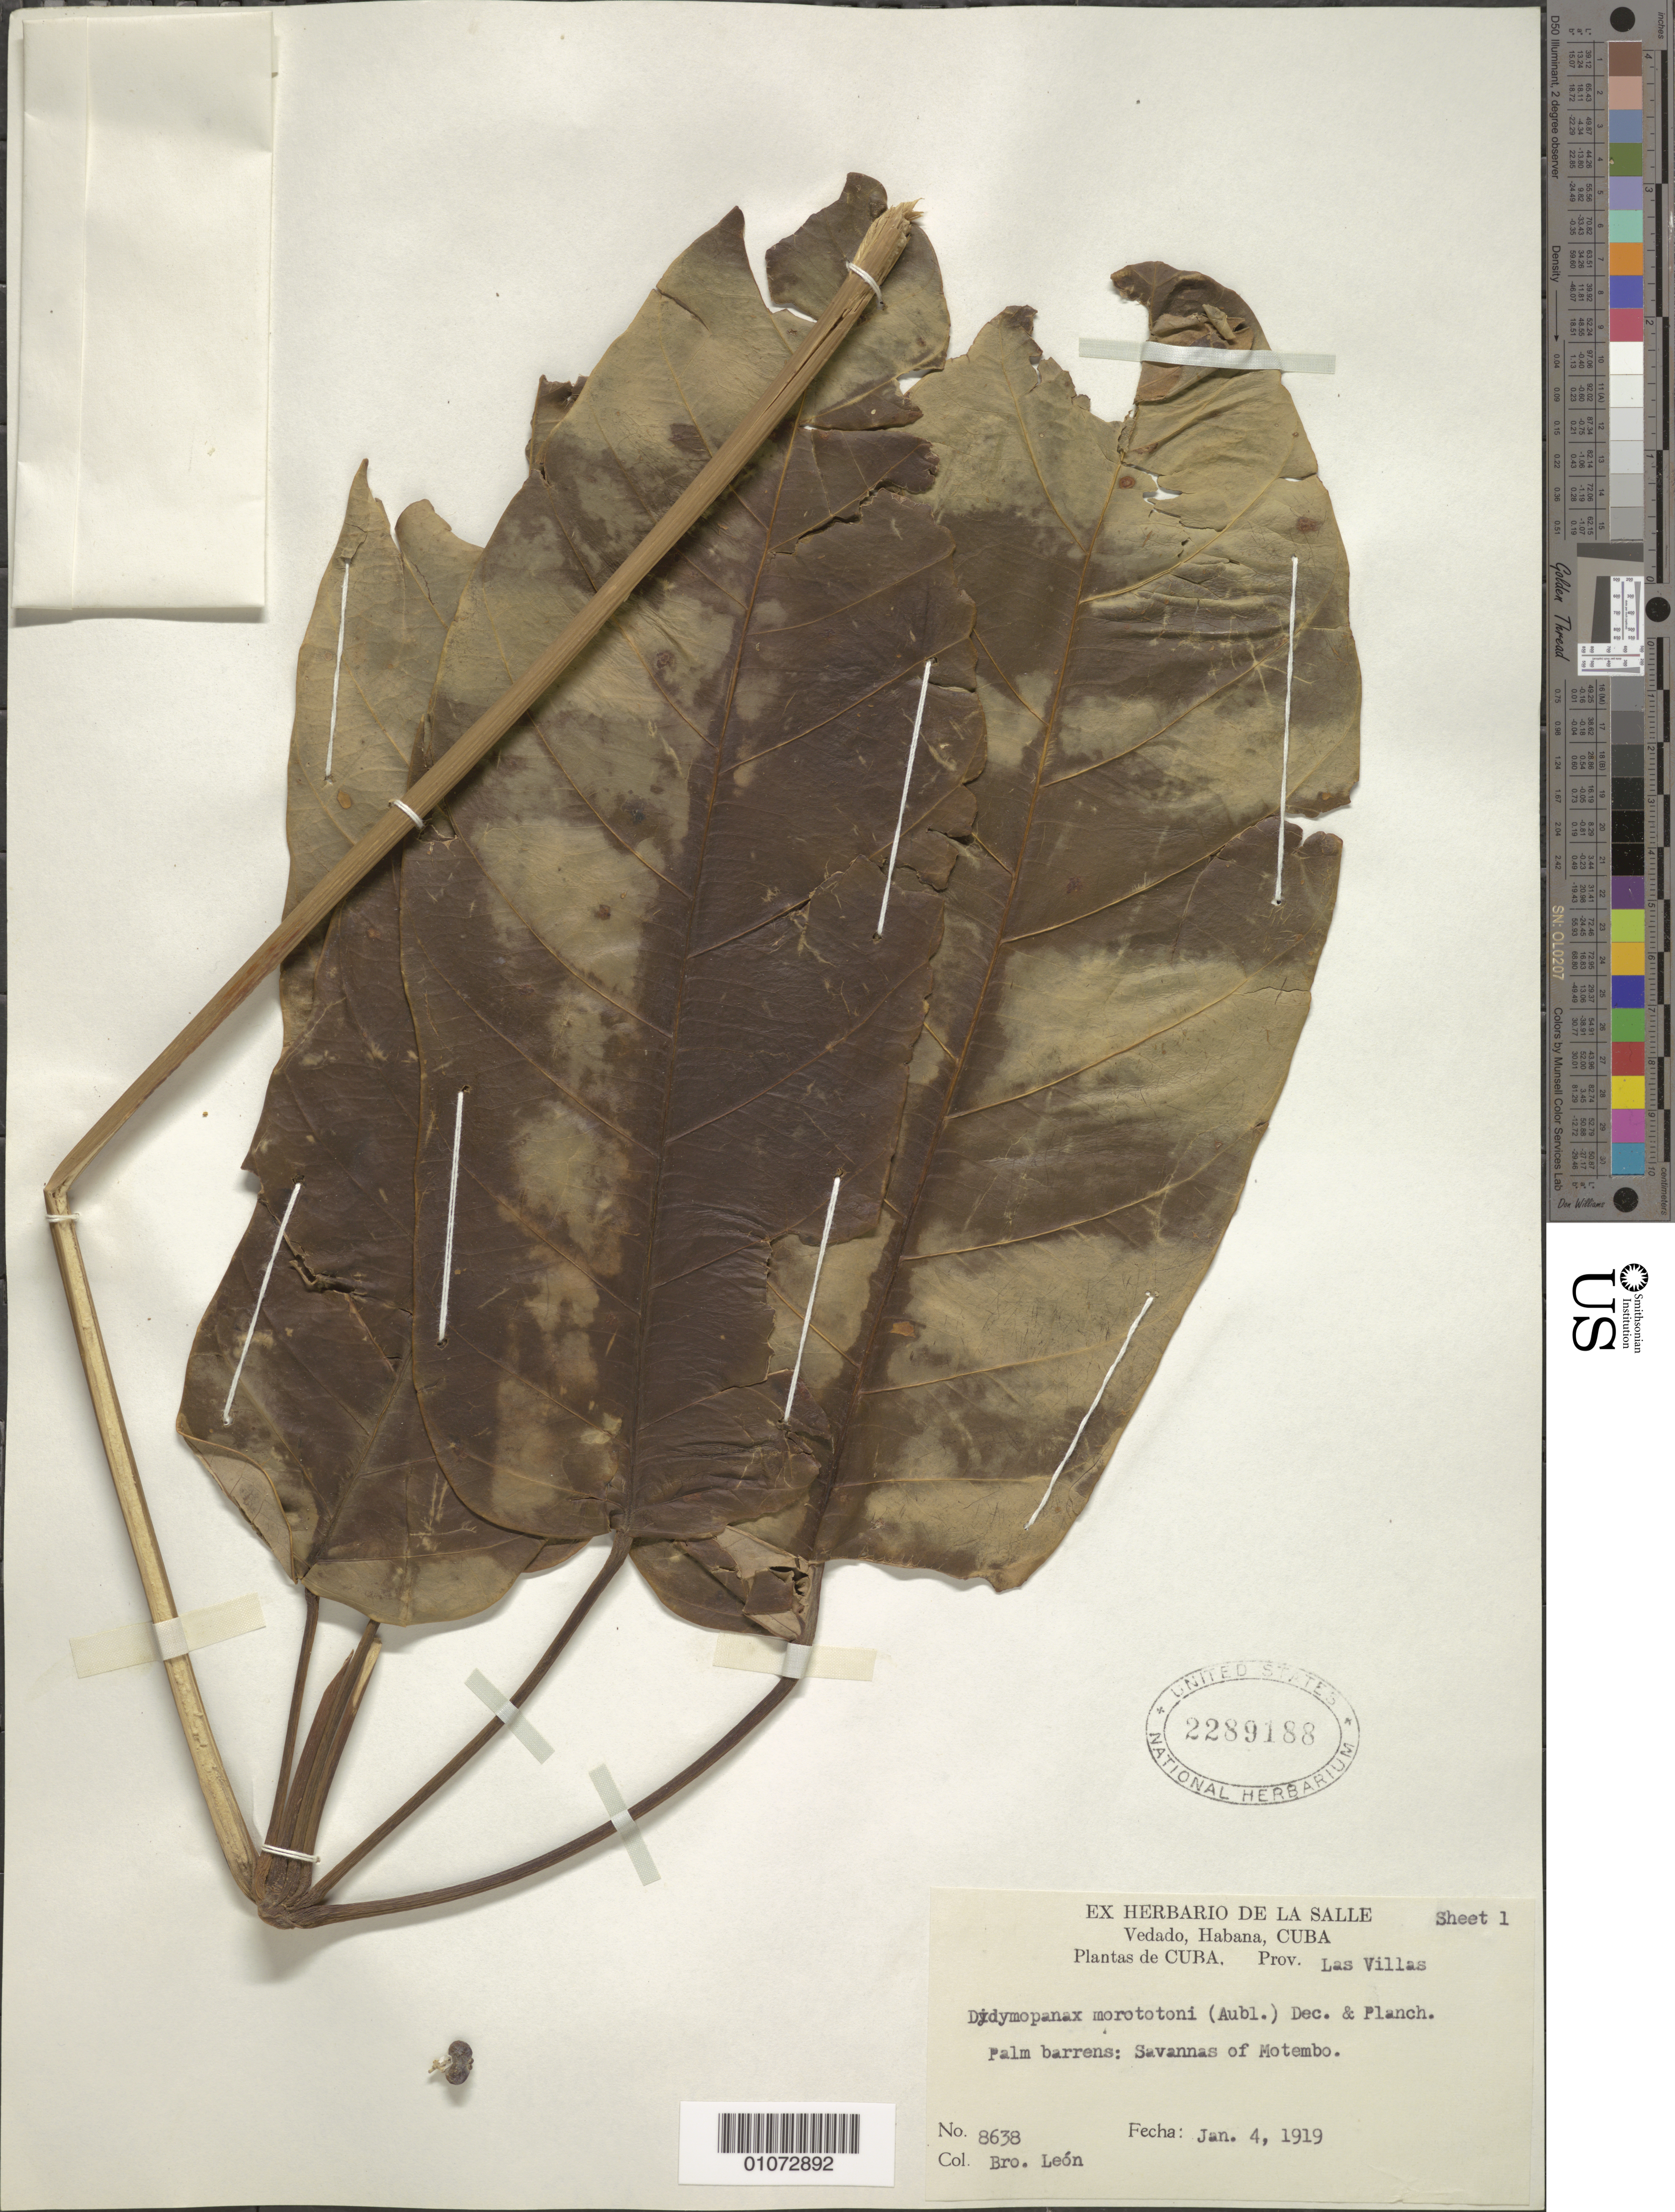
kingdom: Plantae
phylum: Tracheophyta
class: Magnoliopsida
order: Apiales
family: Araliaceae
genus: Didymopanax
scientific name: Didymopanax morototoni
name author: (Aubl.) Decne. & Planch.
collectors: Bro. León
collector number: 8638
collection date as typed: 04 Jan 1919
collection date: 1919-01-04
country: Cuba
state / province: Las Villas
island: Cuba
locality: Palm barrens: Savannas of Motembo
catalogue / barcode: US 2289188